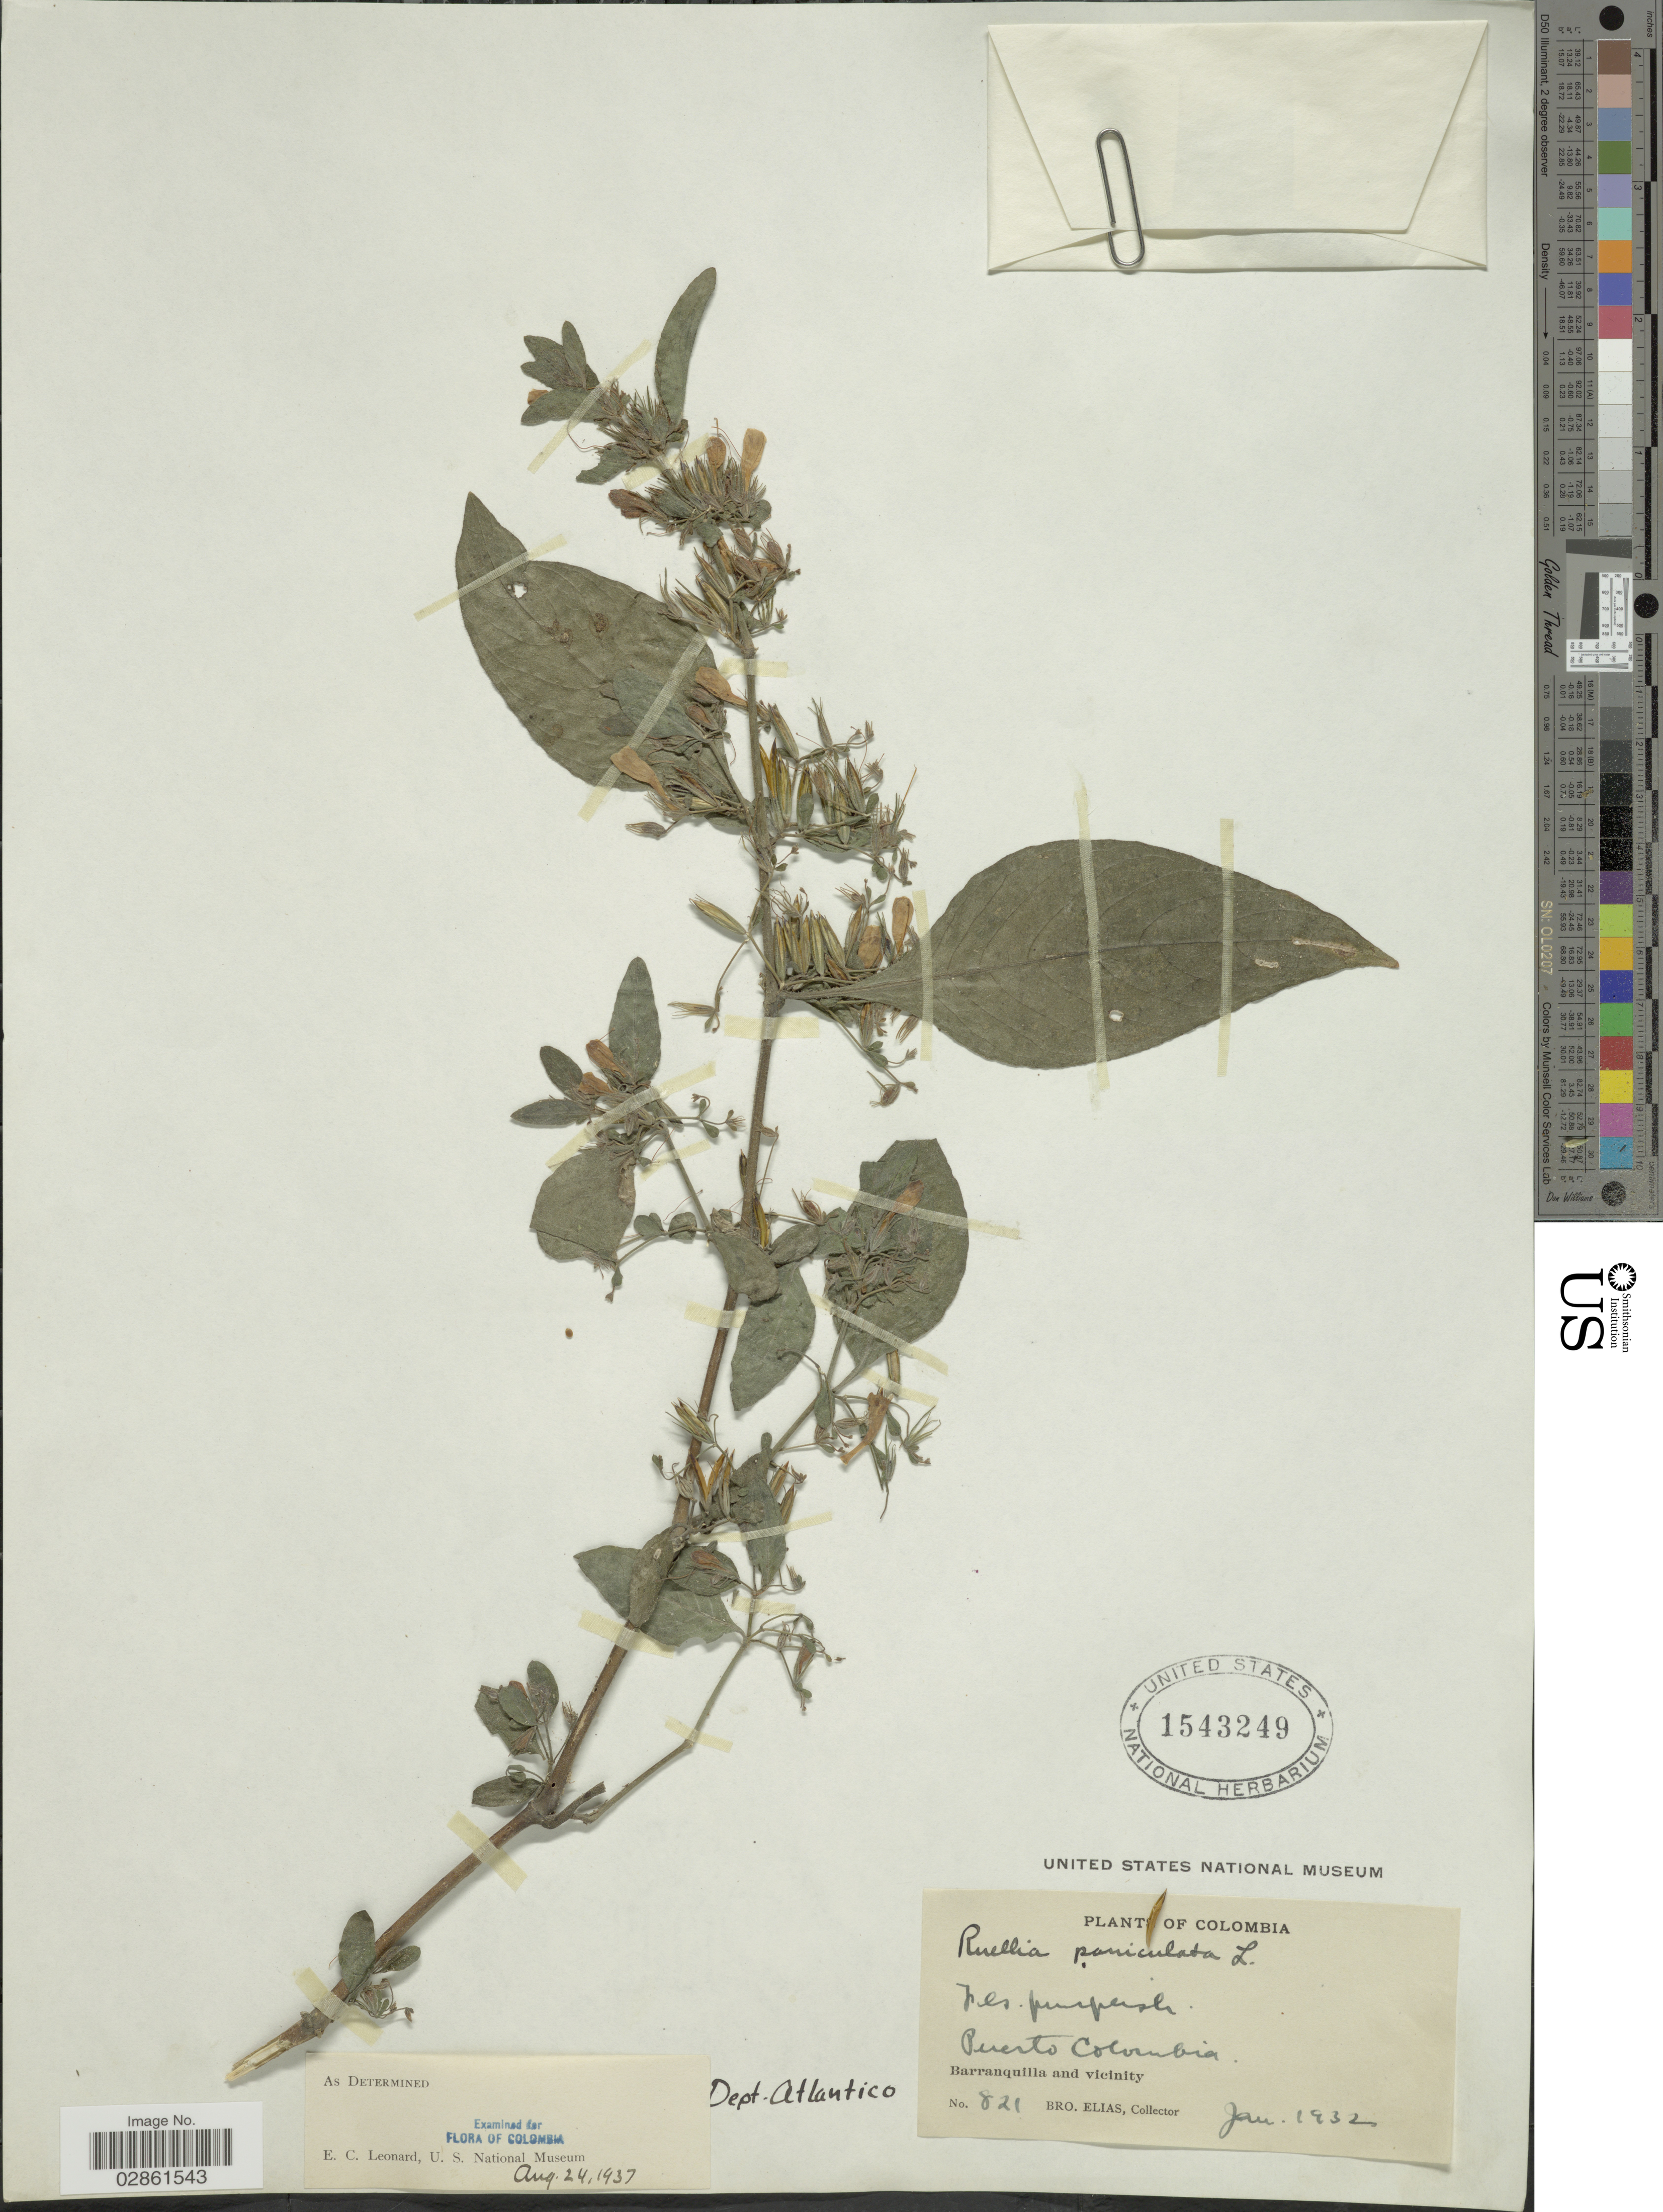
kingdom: Plantae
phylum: Tracheophyta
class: Magnoliopsida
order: Lamiales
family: Acanthaceae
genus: Ruellia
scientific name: Ruellia paniculata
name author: L.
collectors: Bro. Elias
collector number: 821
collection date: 1932-01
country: Colombia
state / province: Atlántico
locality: Dept. Atlantico. Puerto Colombia. Barranquilla and vicinity.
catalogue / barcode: US 1543249